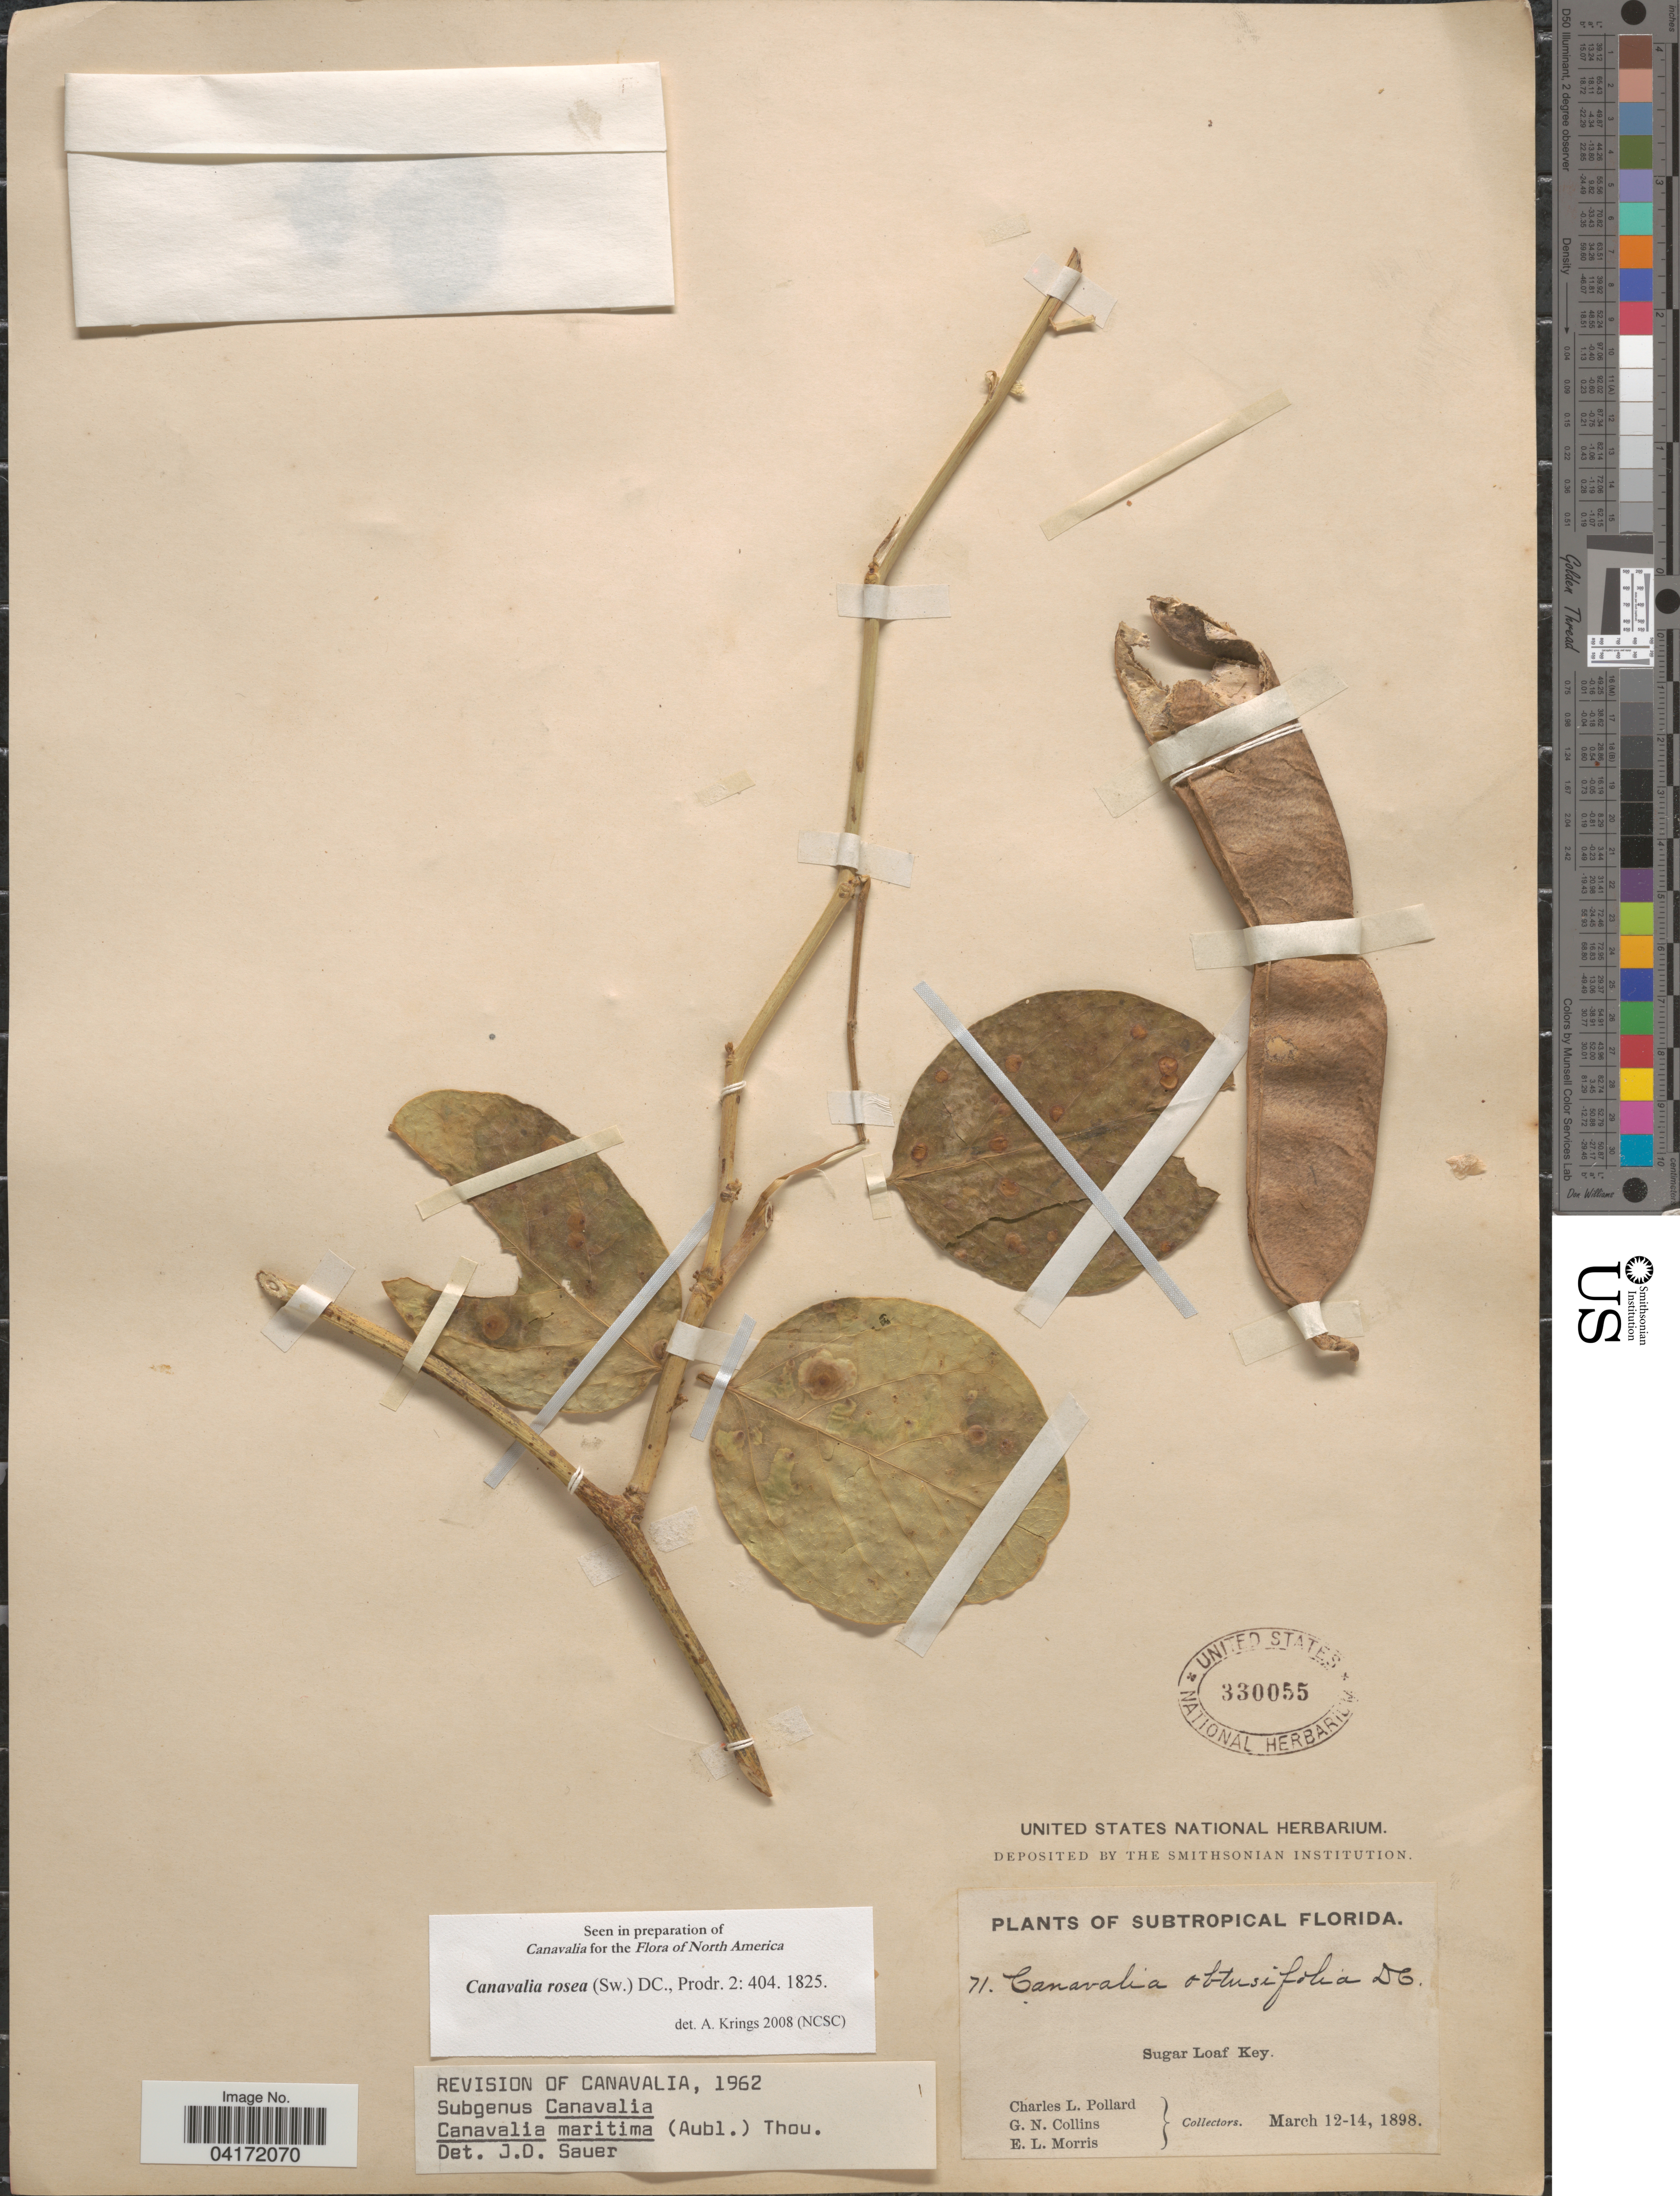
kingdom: Plantae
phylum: Tracheophyta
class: Magnoliopsida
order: Fabales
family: Fabaceae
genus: Canavalia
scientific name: Canavalia rosea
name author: (Sw.) DC.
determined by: Krings, A.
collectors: C. L. Pollard, G. Collins & E. Morris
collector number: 71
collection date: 1898-03-12/1898-03-14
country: United States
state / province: Florida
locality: Subtropical Florida. Sugar Loaf Key.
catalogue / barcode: US 330055